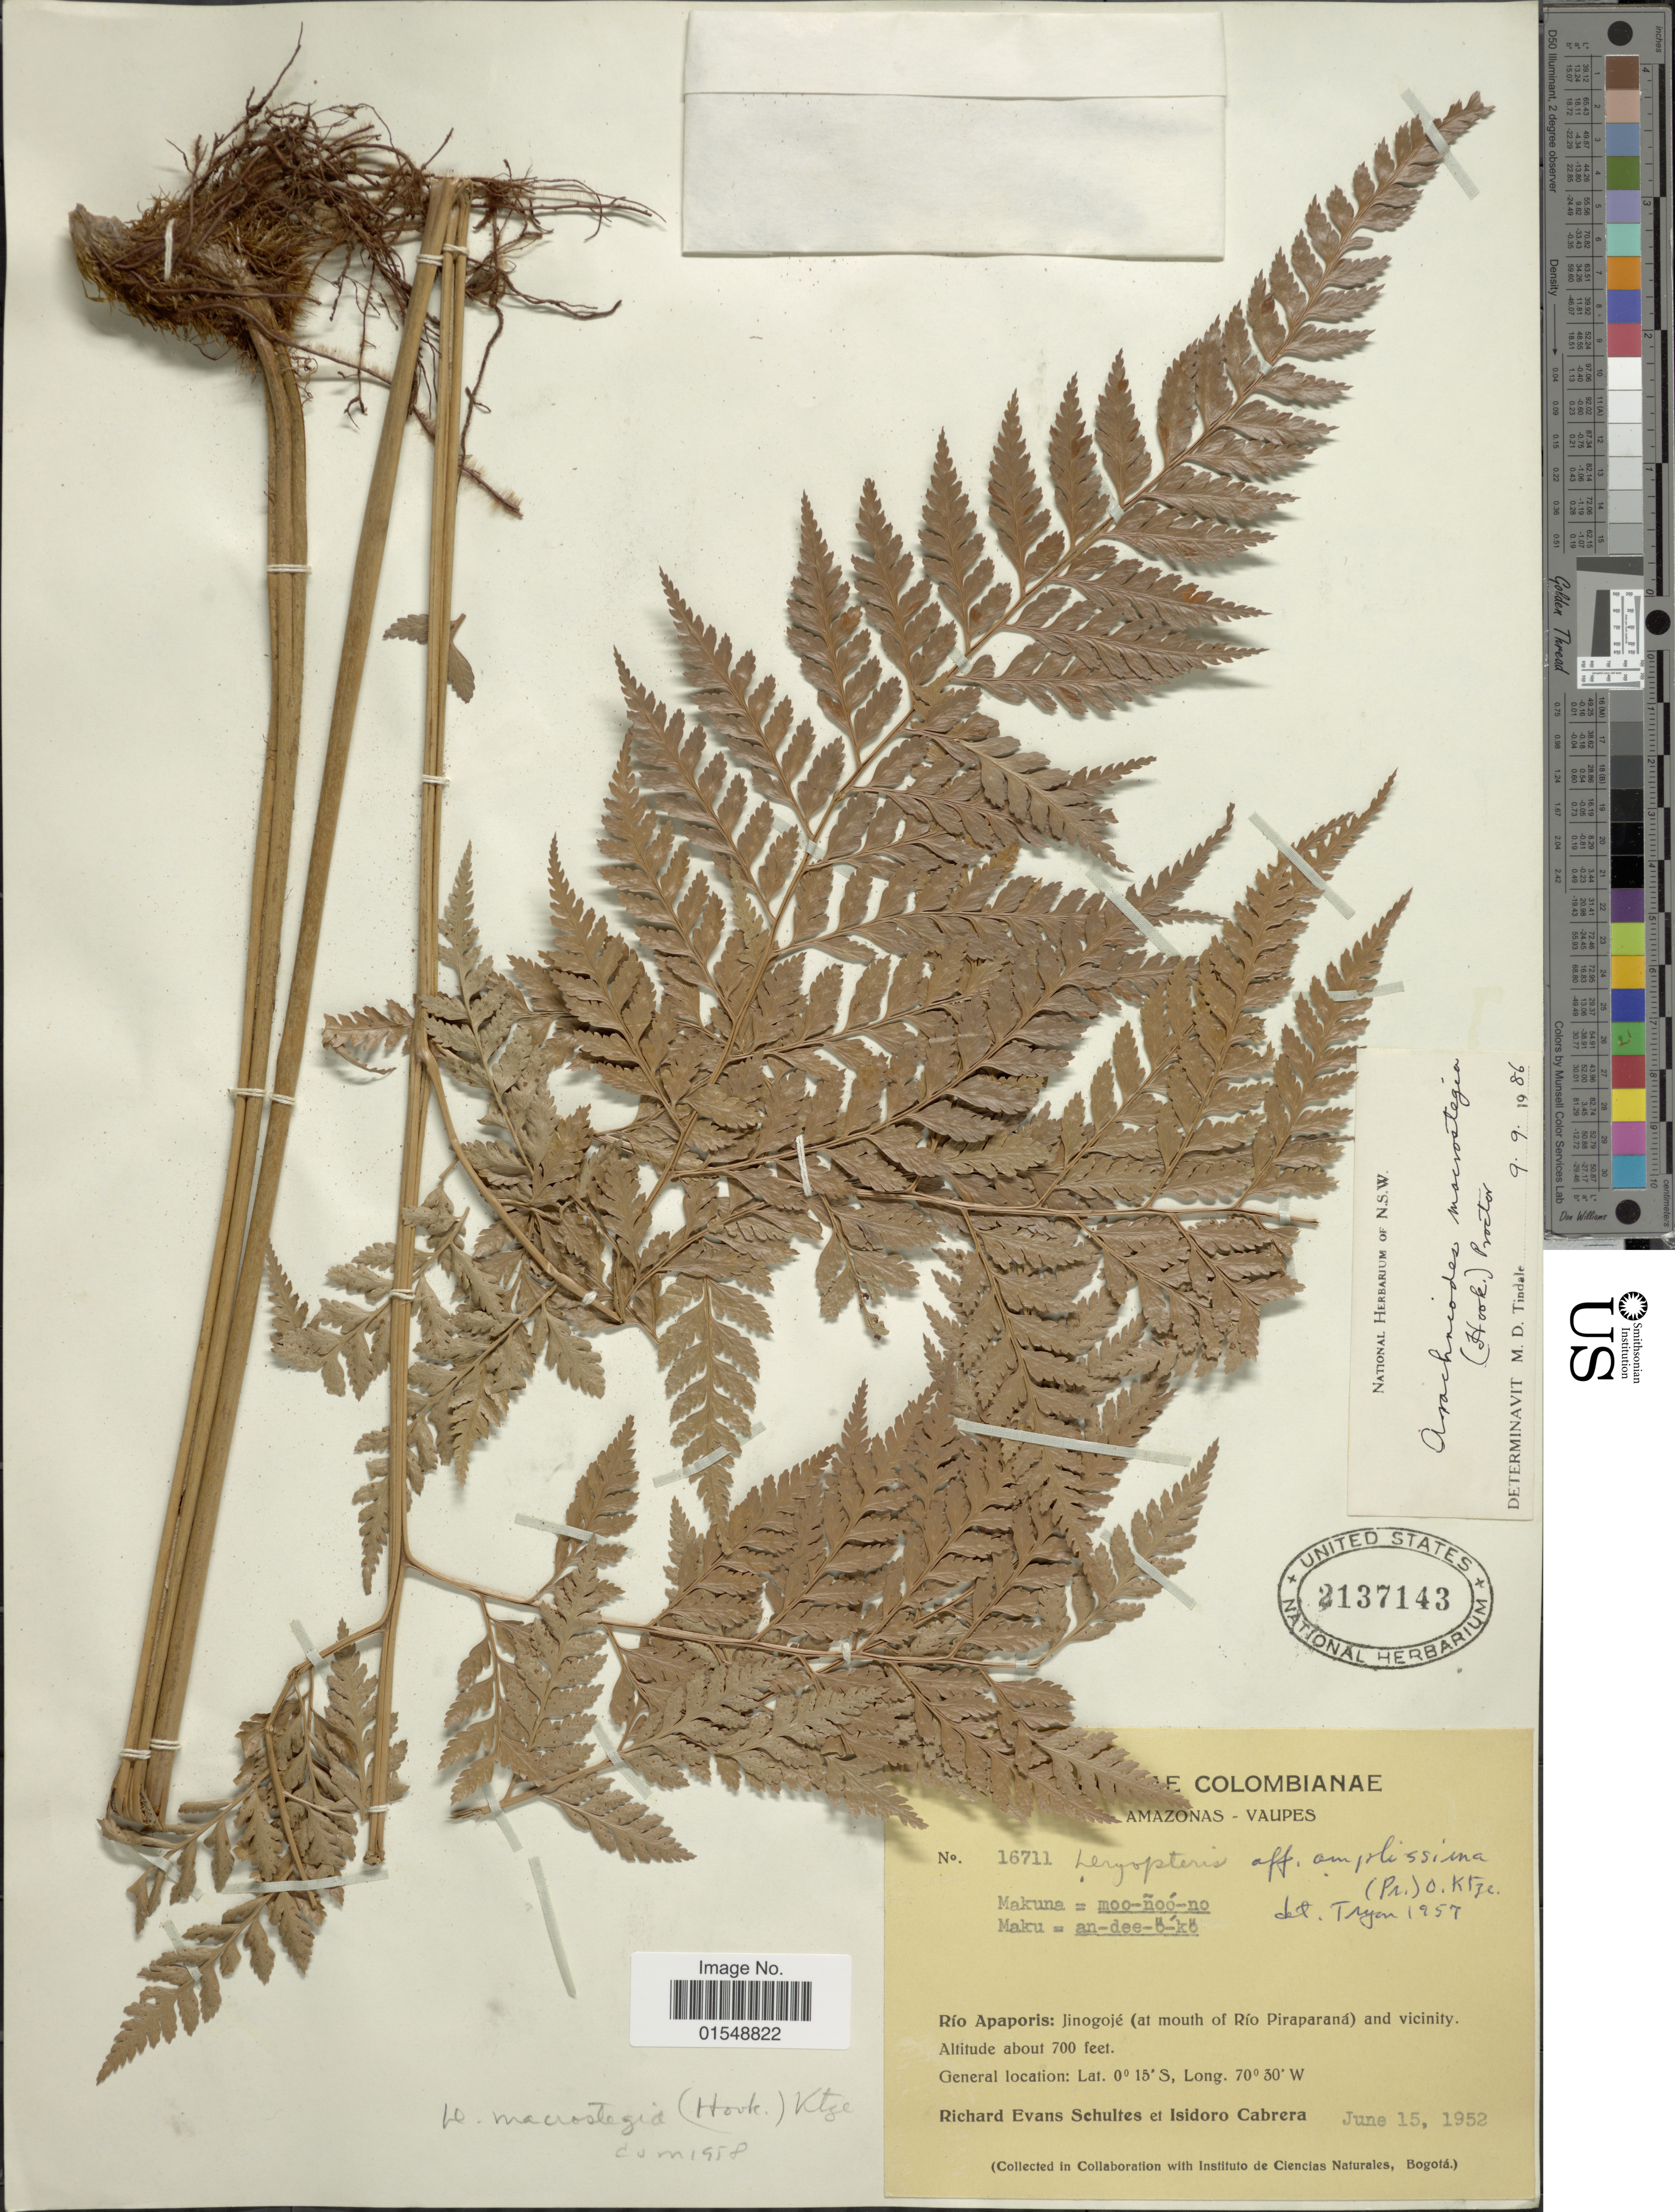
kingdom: Plantae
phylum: Tracheophyta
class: Polypodiopsida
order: Polypodiales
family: Dryopteridaceae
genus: Arachniodes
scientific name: Arachniodes macrostegia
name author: (Hook.) Proctor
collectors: R. E. Schultes & I. Cabrera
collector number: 16711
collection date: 1952-06-15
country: Colombia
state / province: Amazônas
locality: Vaupes, Río Apaporis: jinogojé (at mouth of Río Praparaná) and vicinity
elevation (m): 213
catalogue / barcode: US 2137143